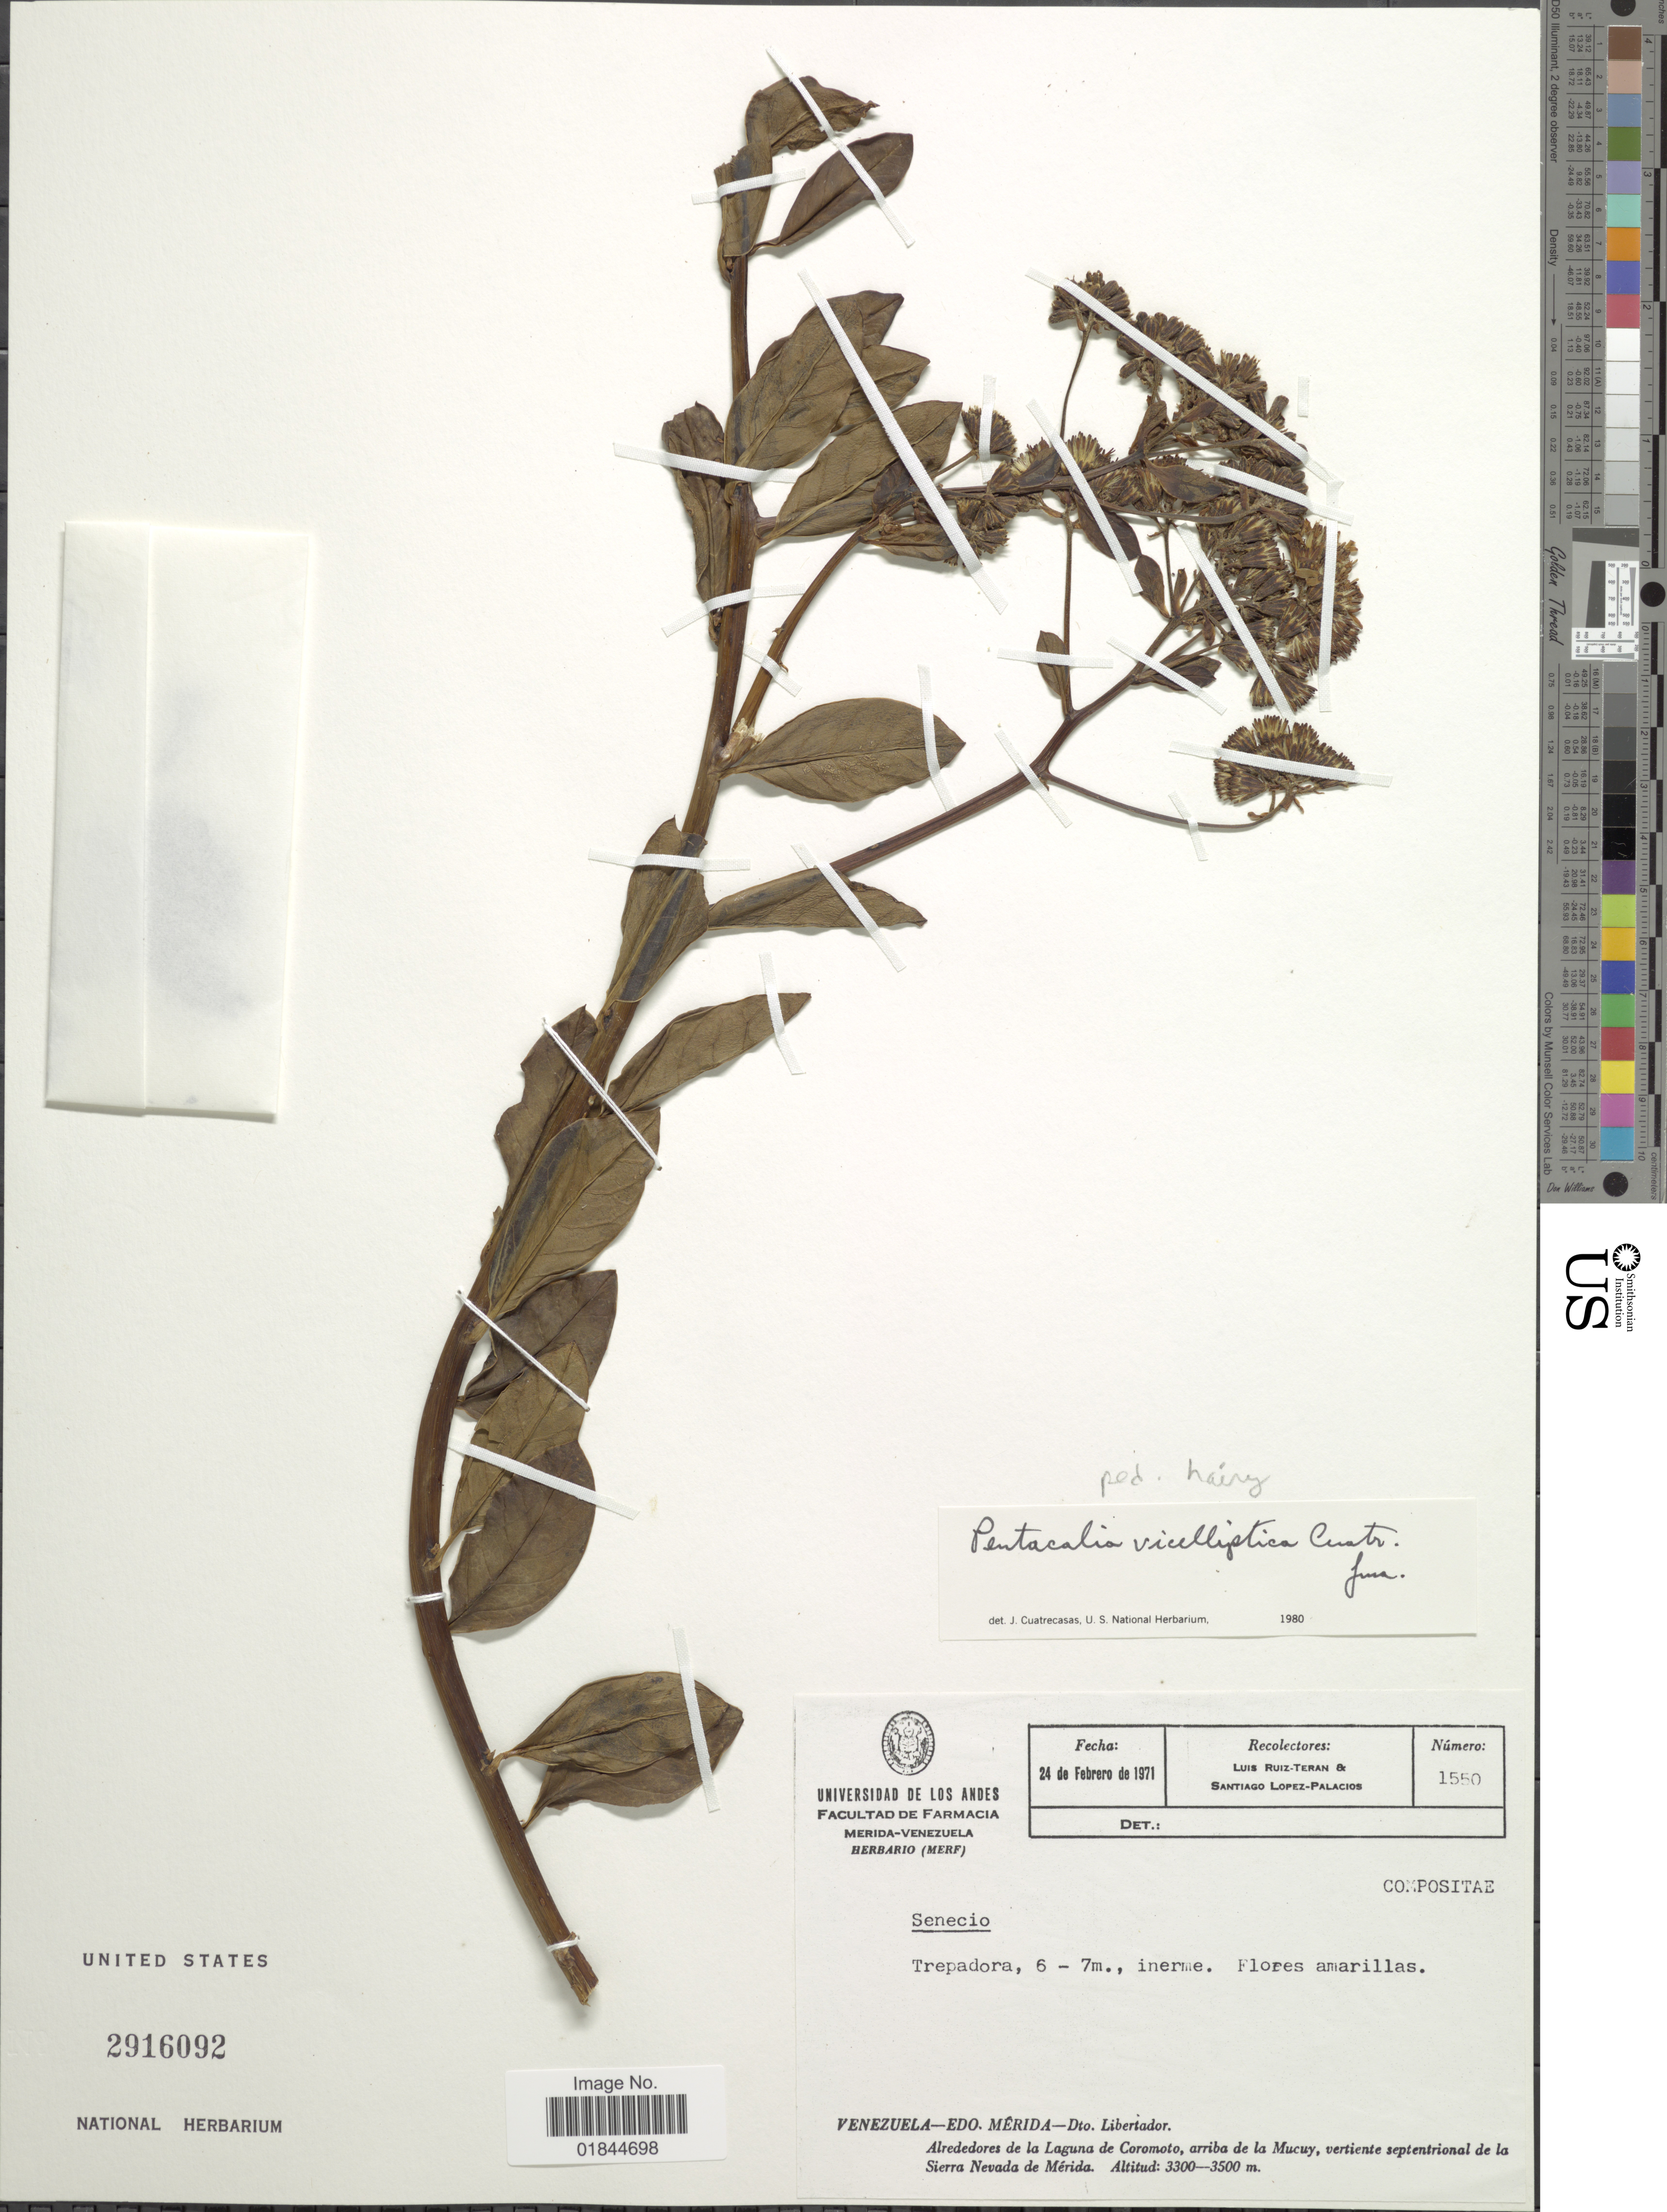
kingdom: Plantae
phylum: Tracheophyta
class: Magnoliopsida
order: Asterales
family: Asteraceae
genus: Pentacalia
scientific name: Pentacalia vicelliptica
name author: (Cuatrec.) Cuatrec.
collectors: L. Teran & S. López-Palacios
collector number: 1550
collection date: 1971-02-24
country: Venezuela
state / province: Mérida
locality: Dto. Libertador, Alrededores de la Laguna de Coromoto, arriba de la Mucuy, vertiente septentrional de la Sierra Nevada de Merida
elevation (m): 3300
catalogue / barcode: US 2916092